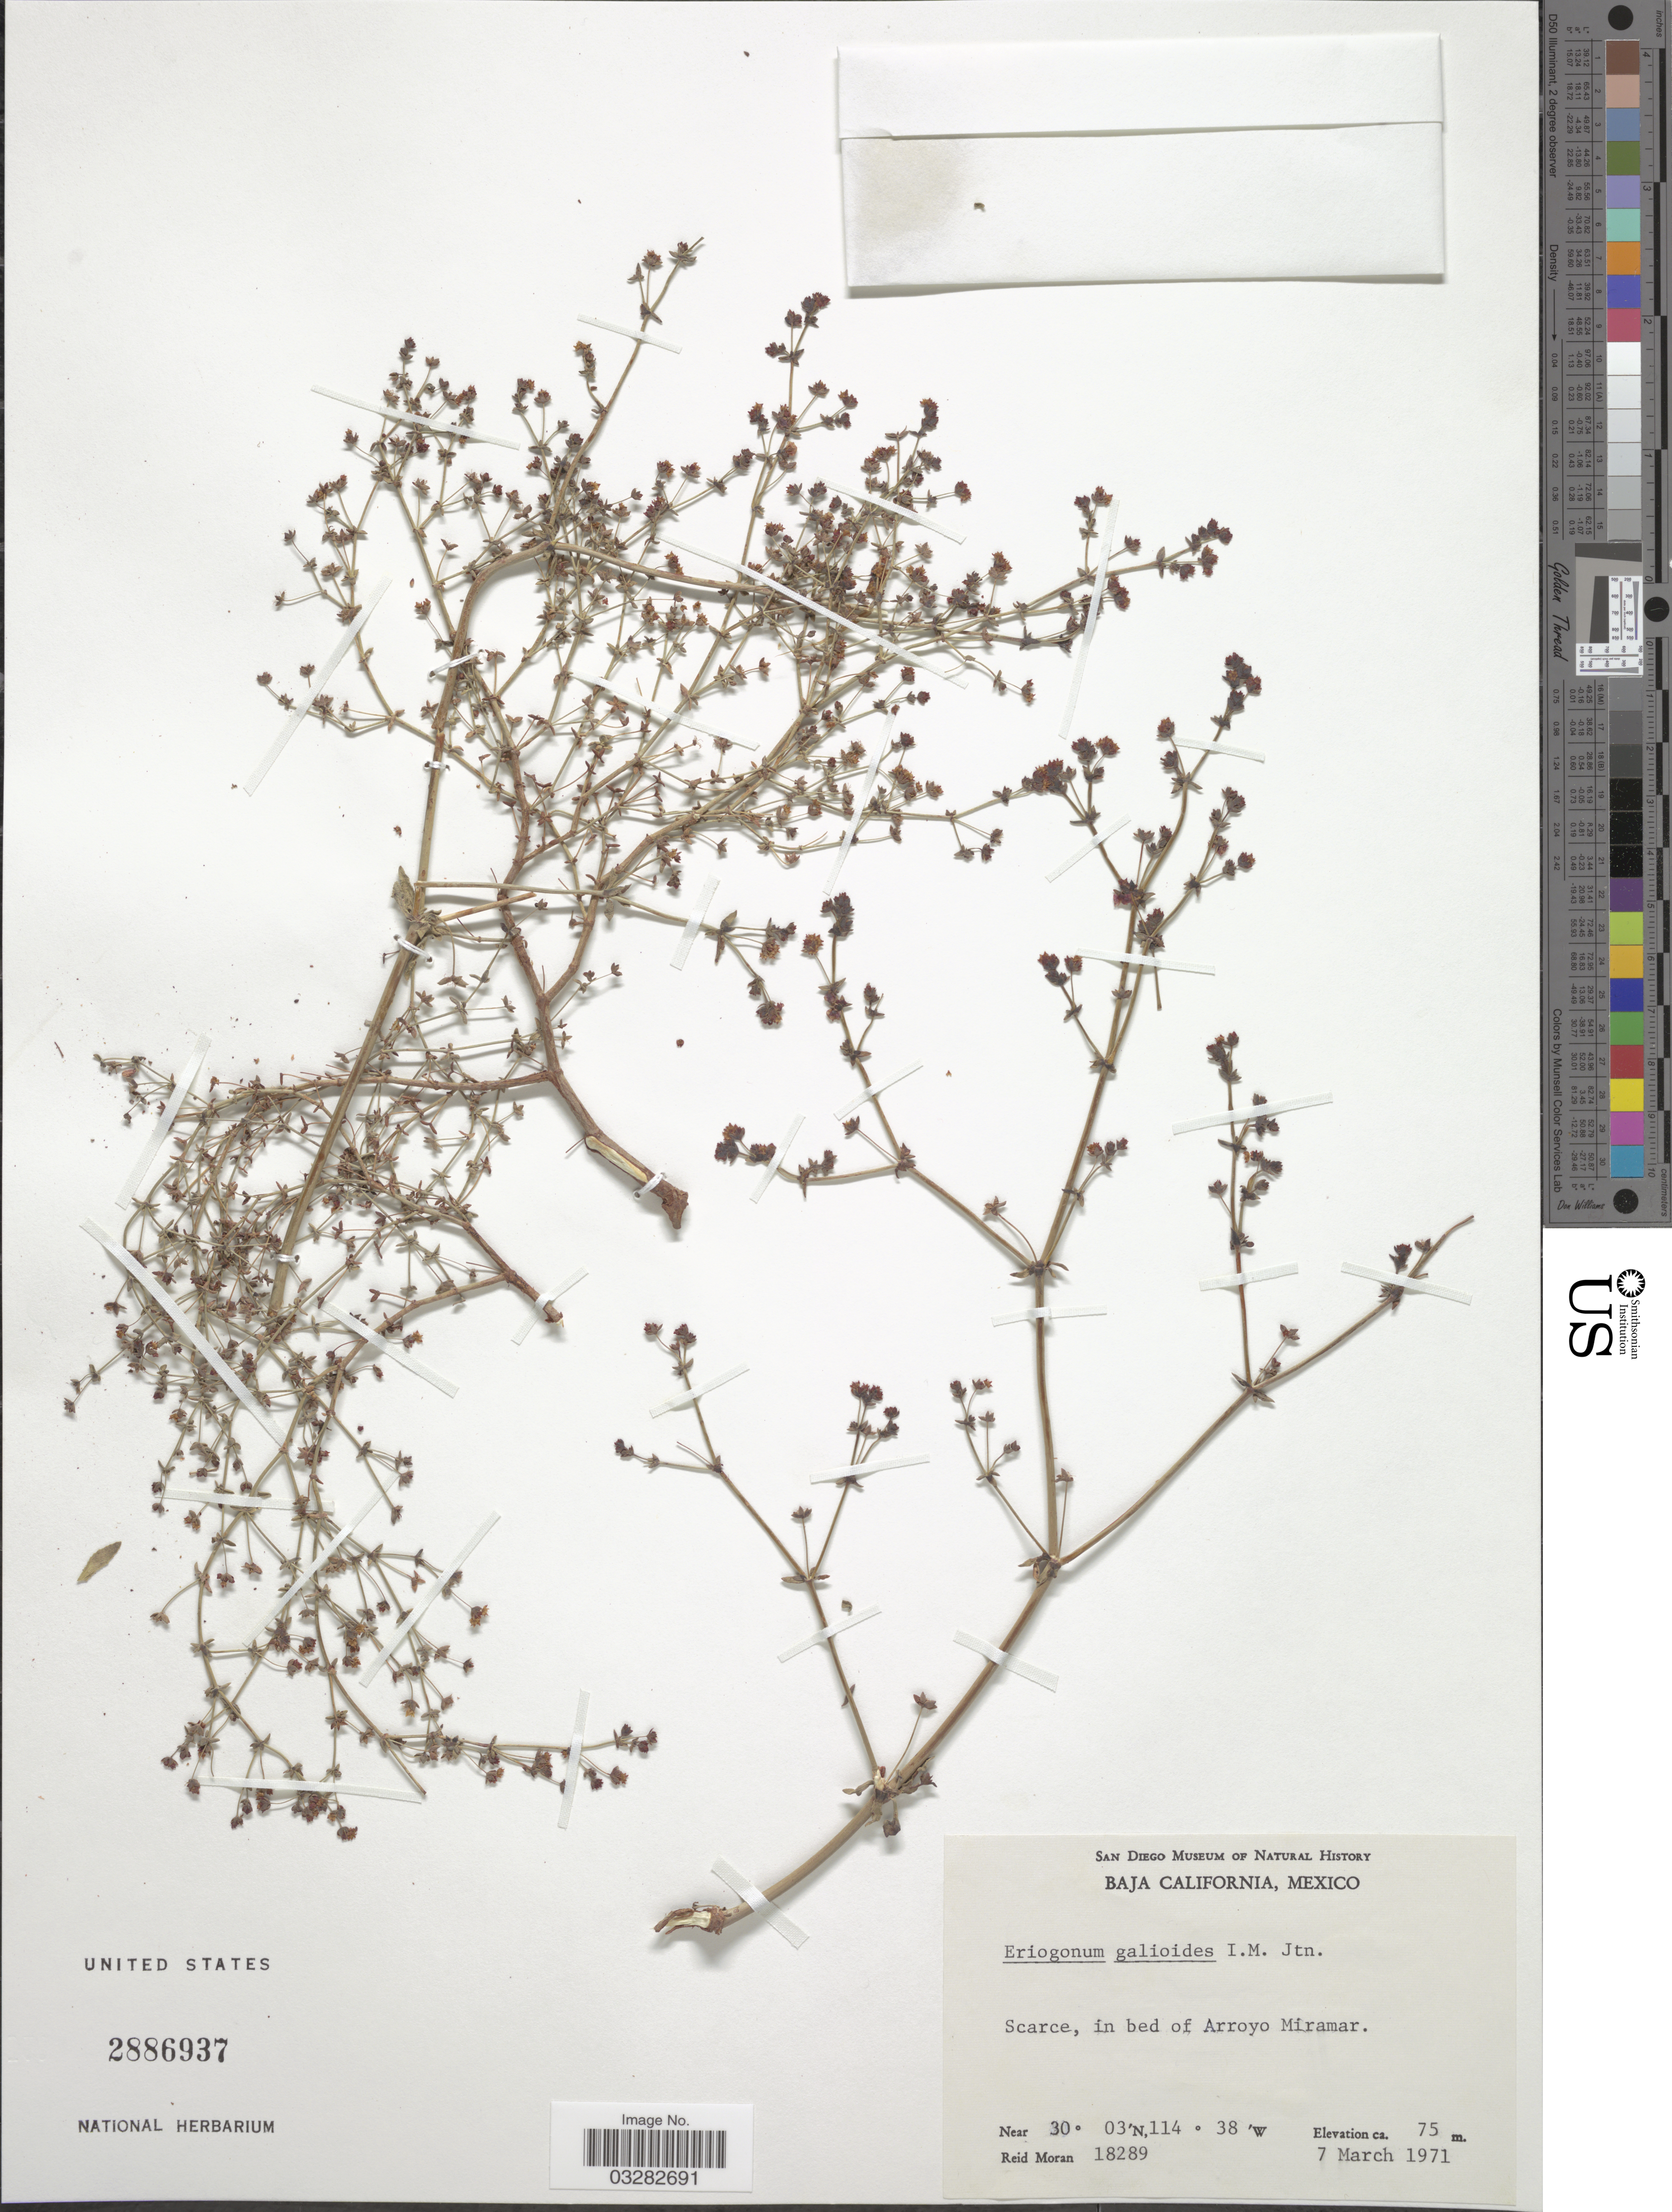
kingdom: Plantae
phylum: Tracheophyta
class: Magnoliopsida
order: Caryophyllales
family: Polygonaceae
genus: Eriogonum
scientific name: Eriogonum galioides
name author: I.M. Johnst.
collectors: R. Moran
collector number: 18289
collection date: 1971-03-07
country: Mexico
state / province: Baja California Norte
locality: In bed of Arroyo Miramar.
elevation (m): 75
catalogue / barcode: US 2886937